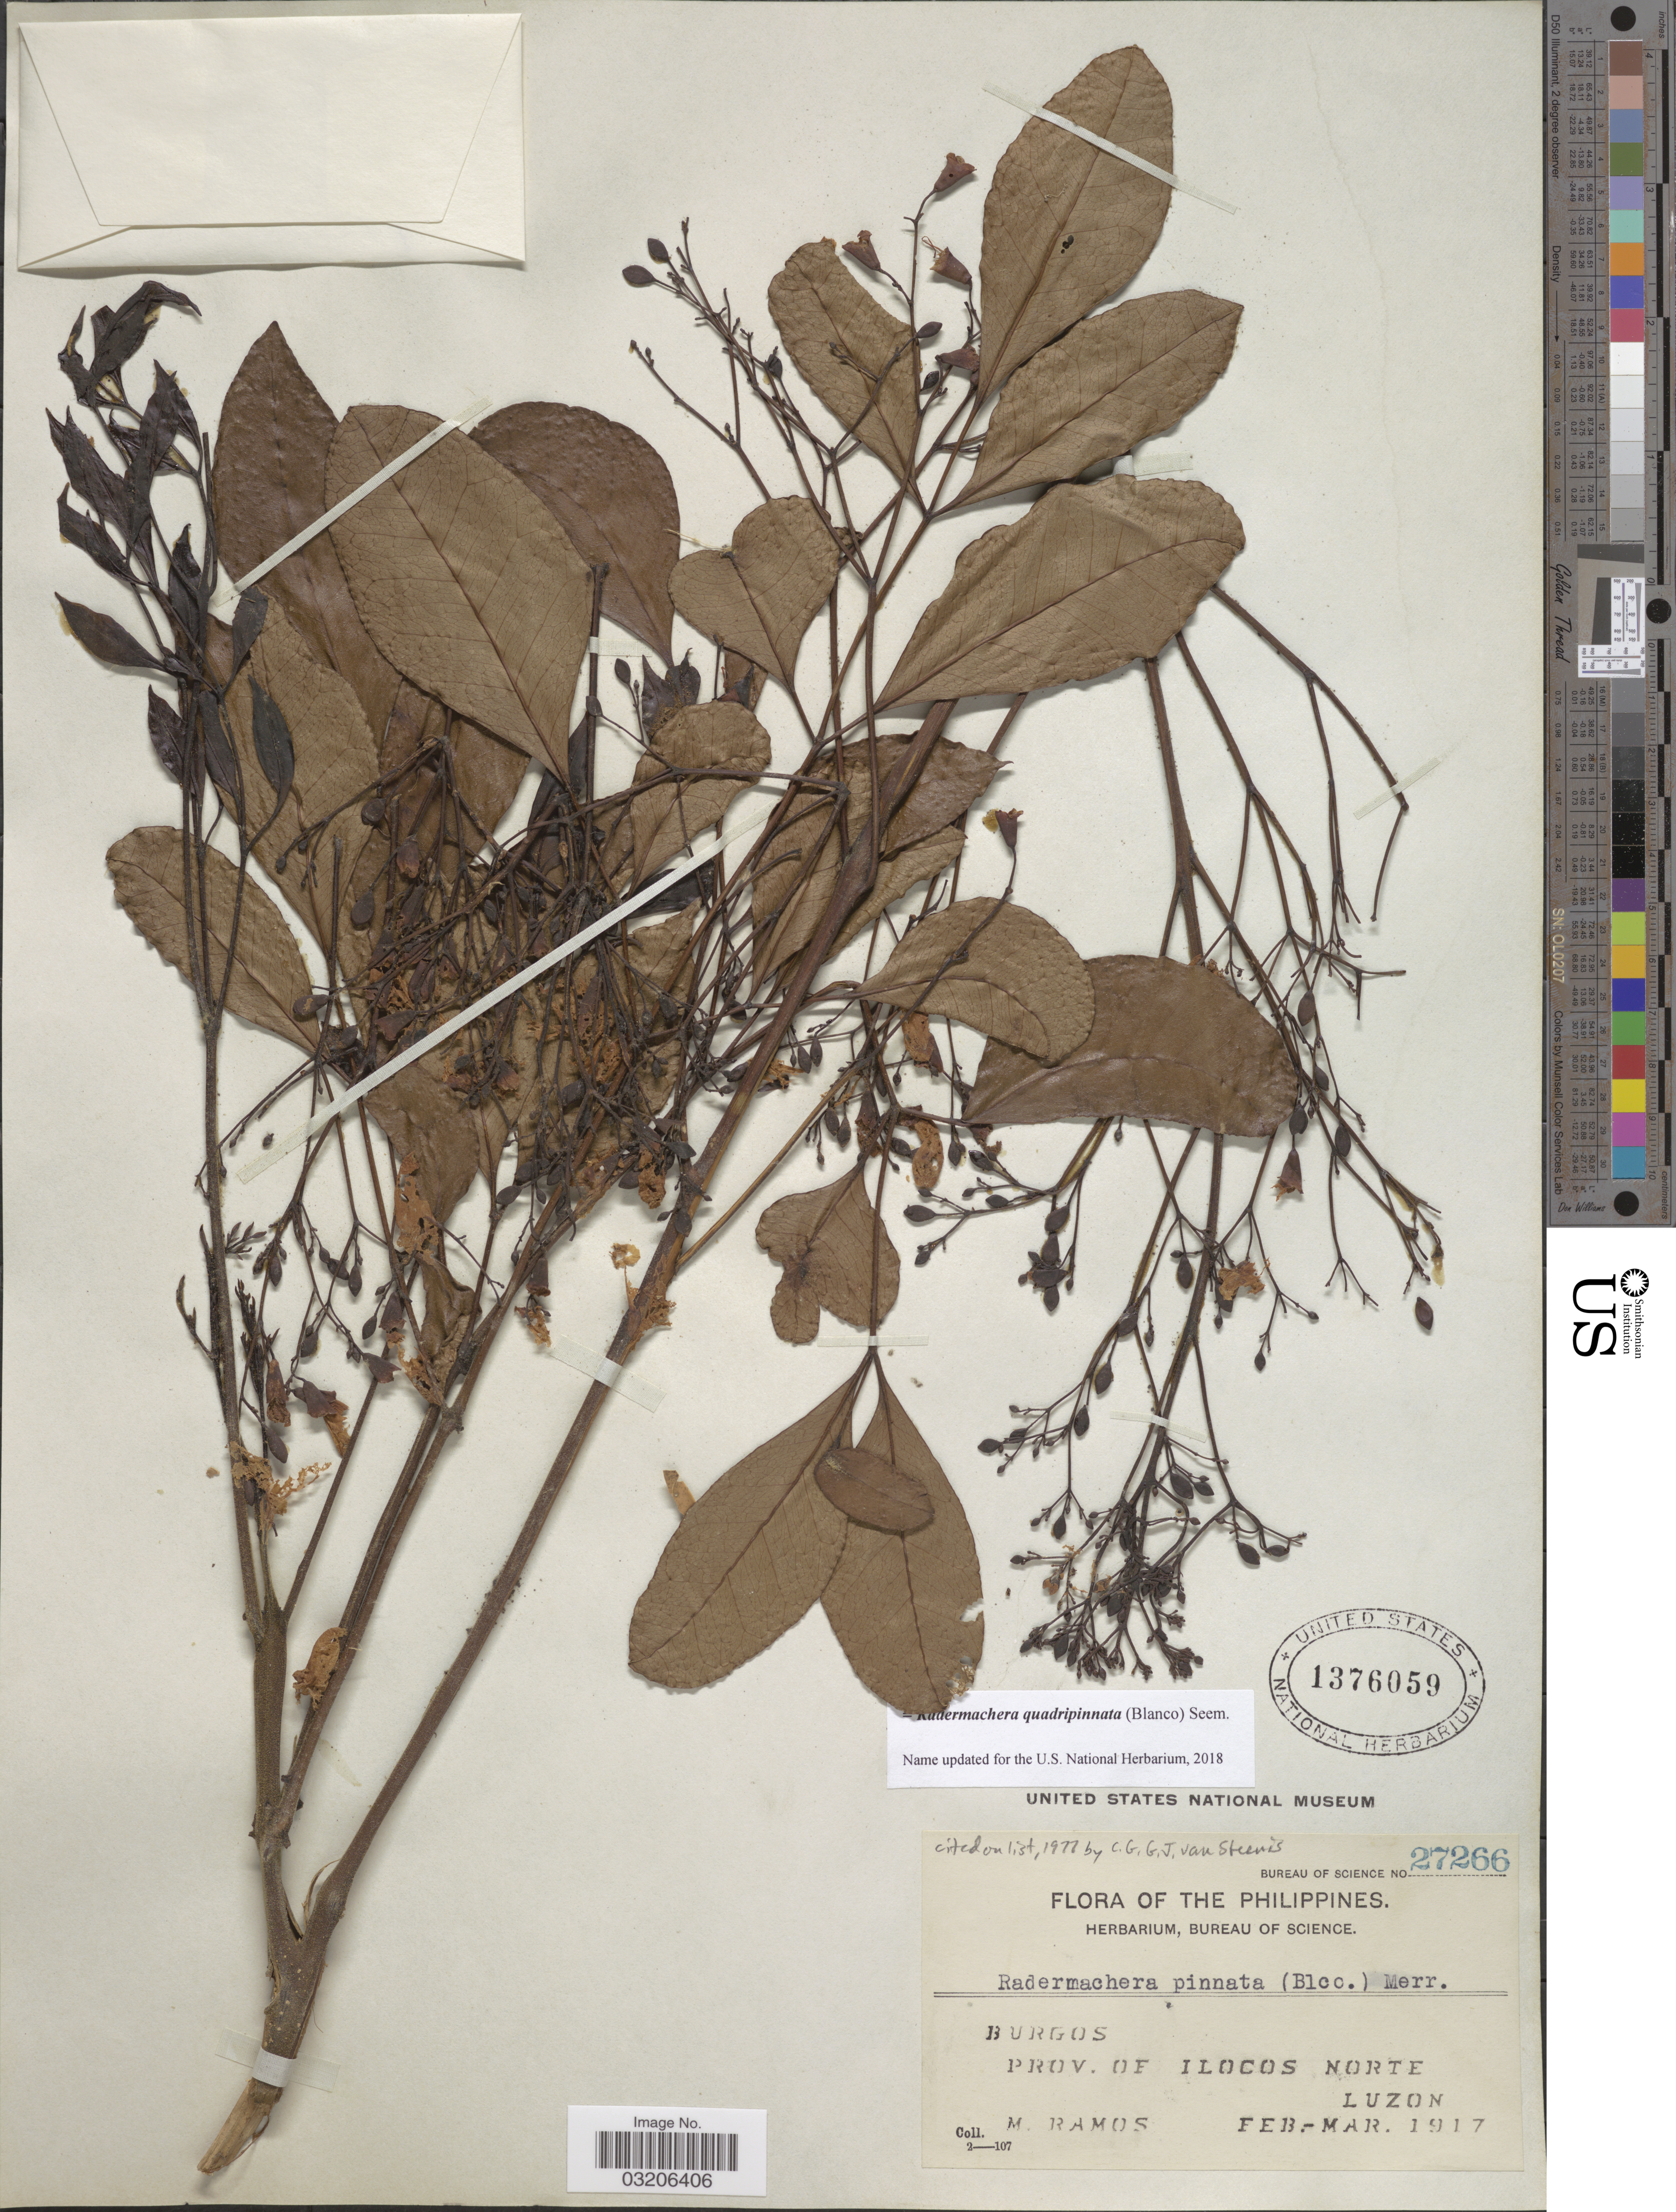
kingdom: Plantae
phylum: Tracheophyta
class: Magnoliopsida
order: Lamiales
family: Bignoniaceae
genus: Radermachera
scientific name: Radermachera quadripinnata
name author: (Blanco) Seem.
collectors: M. Ramos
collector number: Bureau of Science 27266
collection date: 1917-02/1917-03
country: Philippines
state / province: Ilocos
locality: Burgos, Prov. of Ilocos Norte, Luzon.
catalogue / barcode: US 1376059